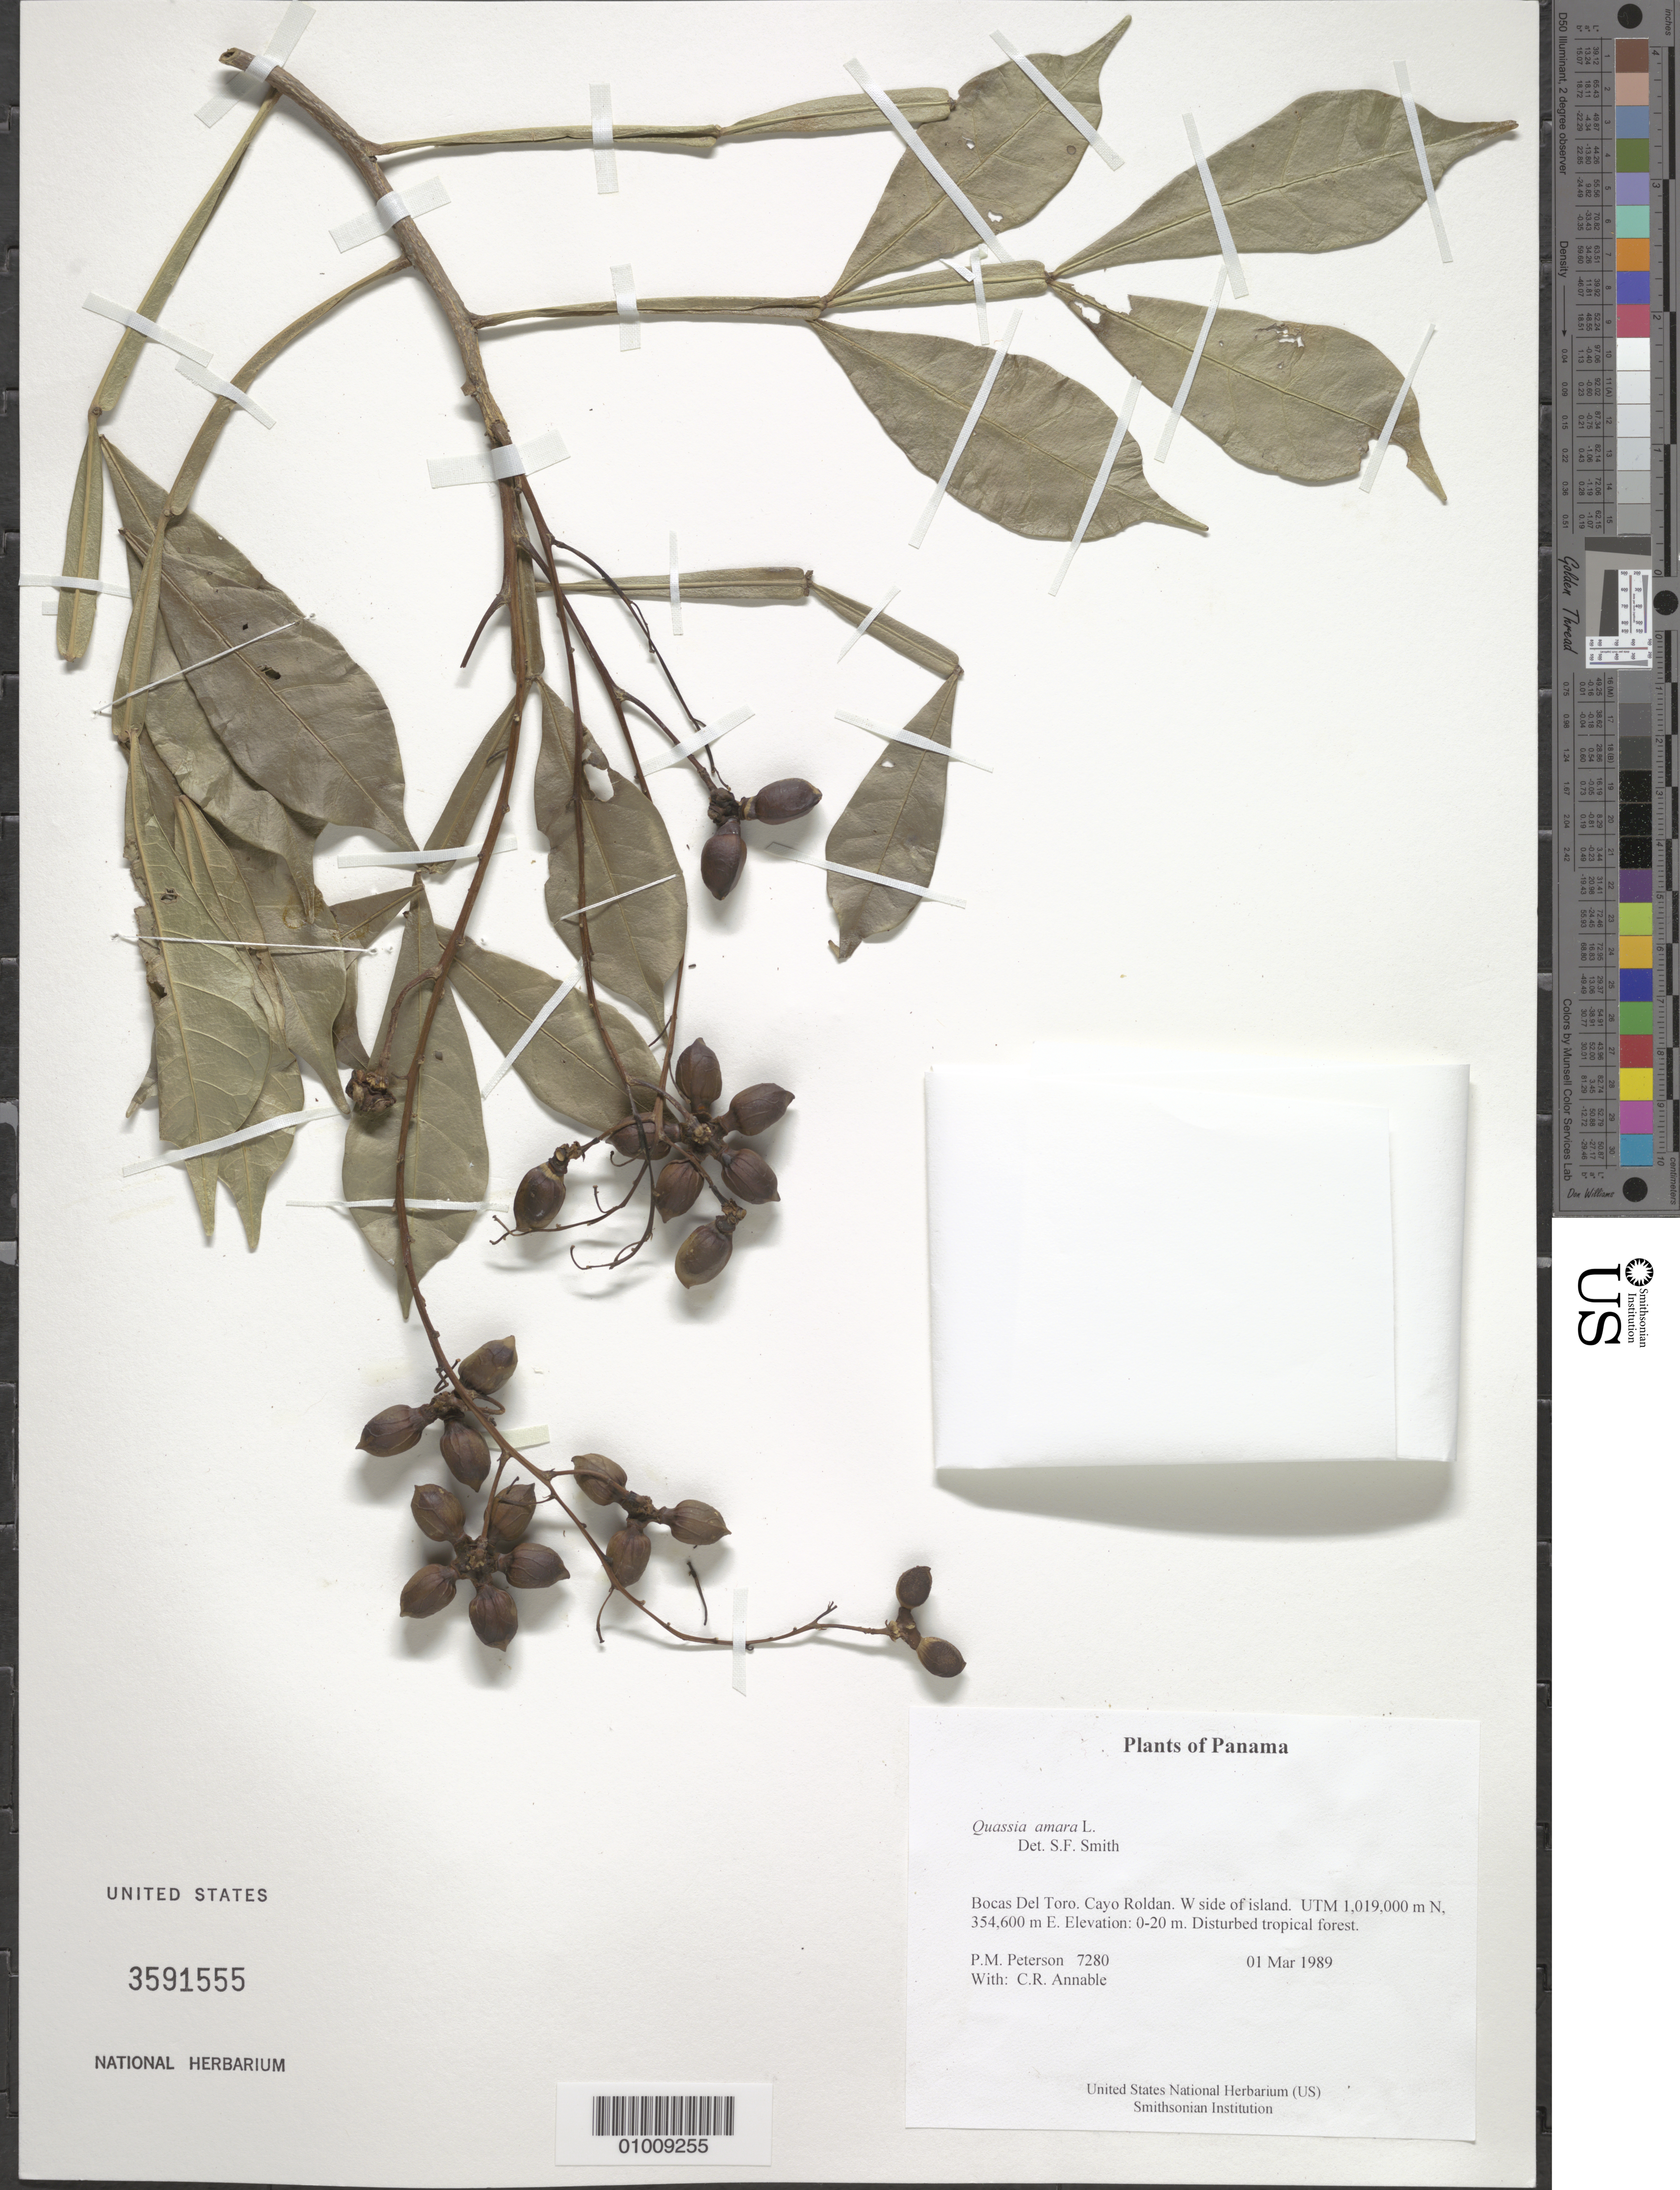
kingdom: Plantae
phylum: Tracheophyta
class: Magnoliopsida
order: Sapindales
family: Simaroubaceae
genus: Quassia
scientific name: Quassia amara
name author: L.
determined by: Smith, Stephen F., (US), NMNH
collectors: P. M. Peterson & C. R. Annable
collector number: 07280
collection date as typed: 01 Mar 1989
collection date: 1989-03-01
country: Panama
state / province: Bocas del Toro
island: Cayo Roldan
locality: W side of island. UTM 1,019,000 m N, 354,600 m E.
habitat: Disturbed tropical forest.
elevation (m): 0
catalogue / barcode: US 3591555